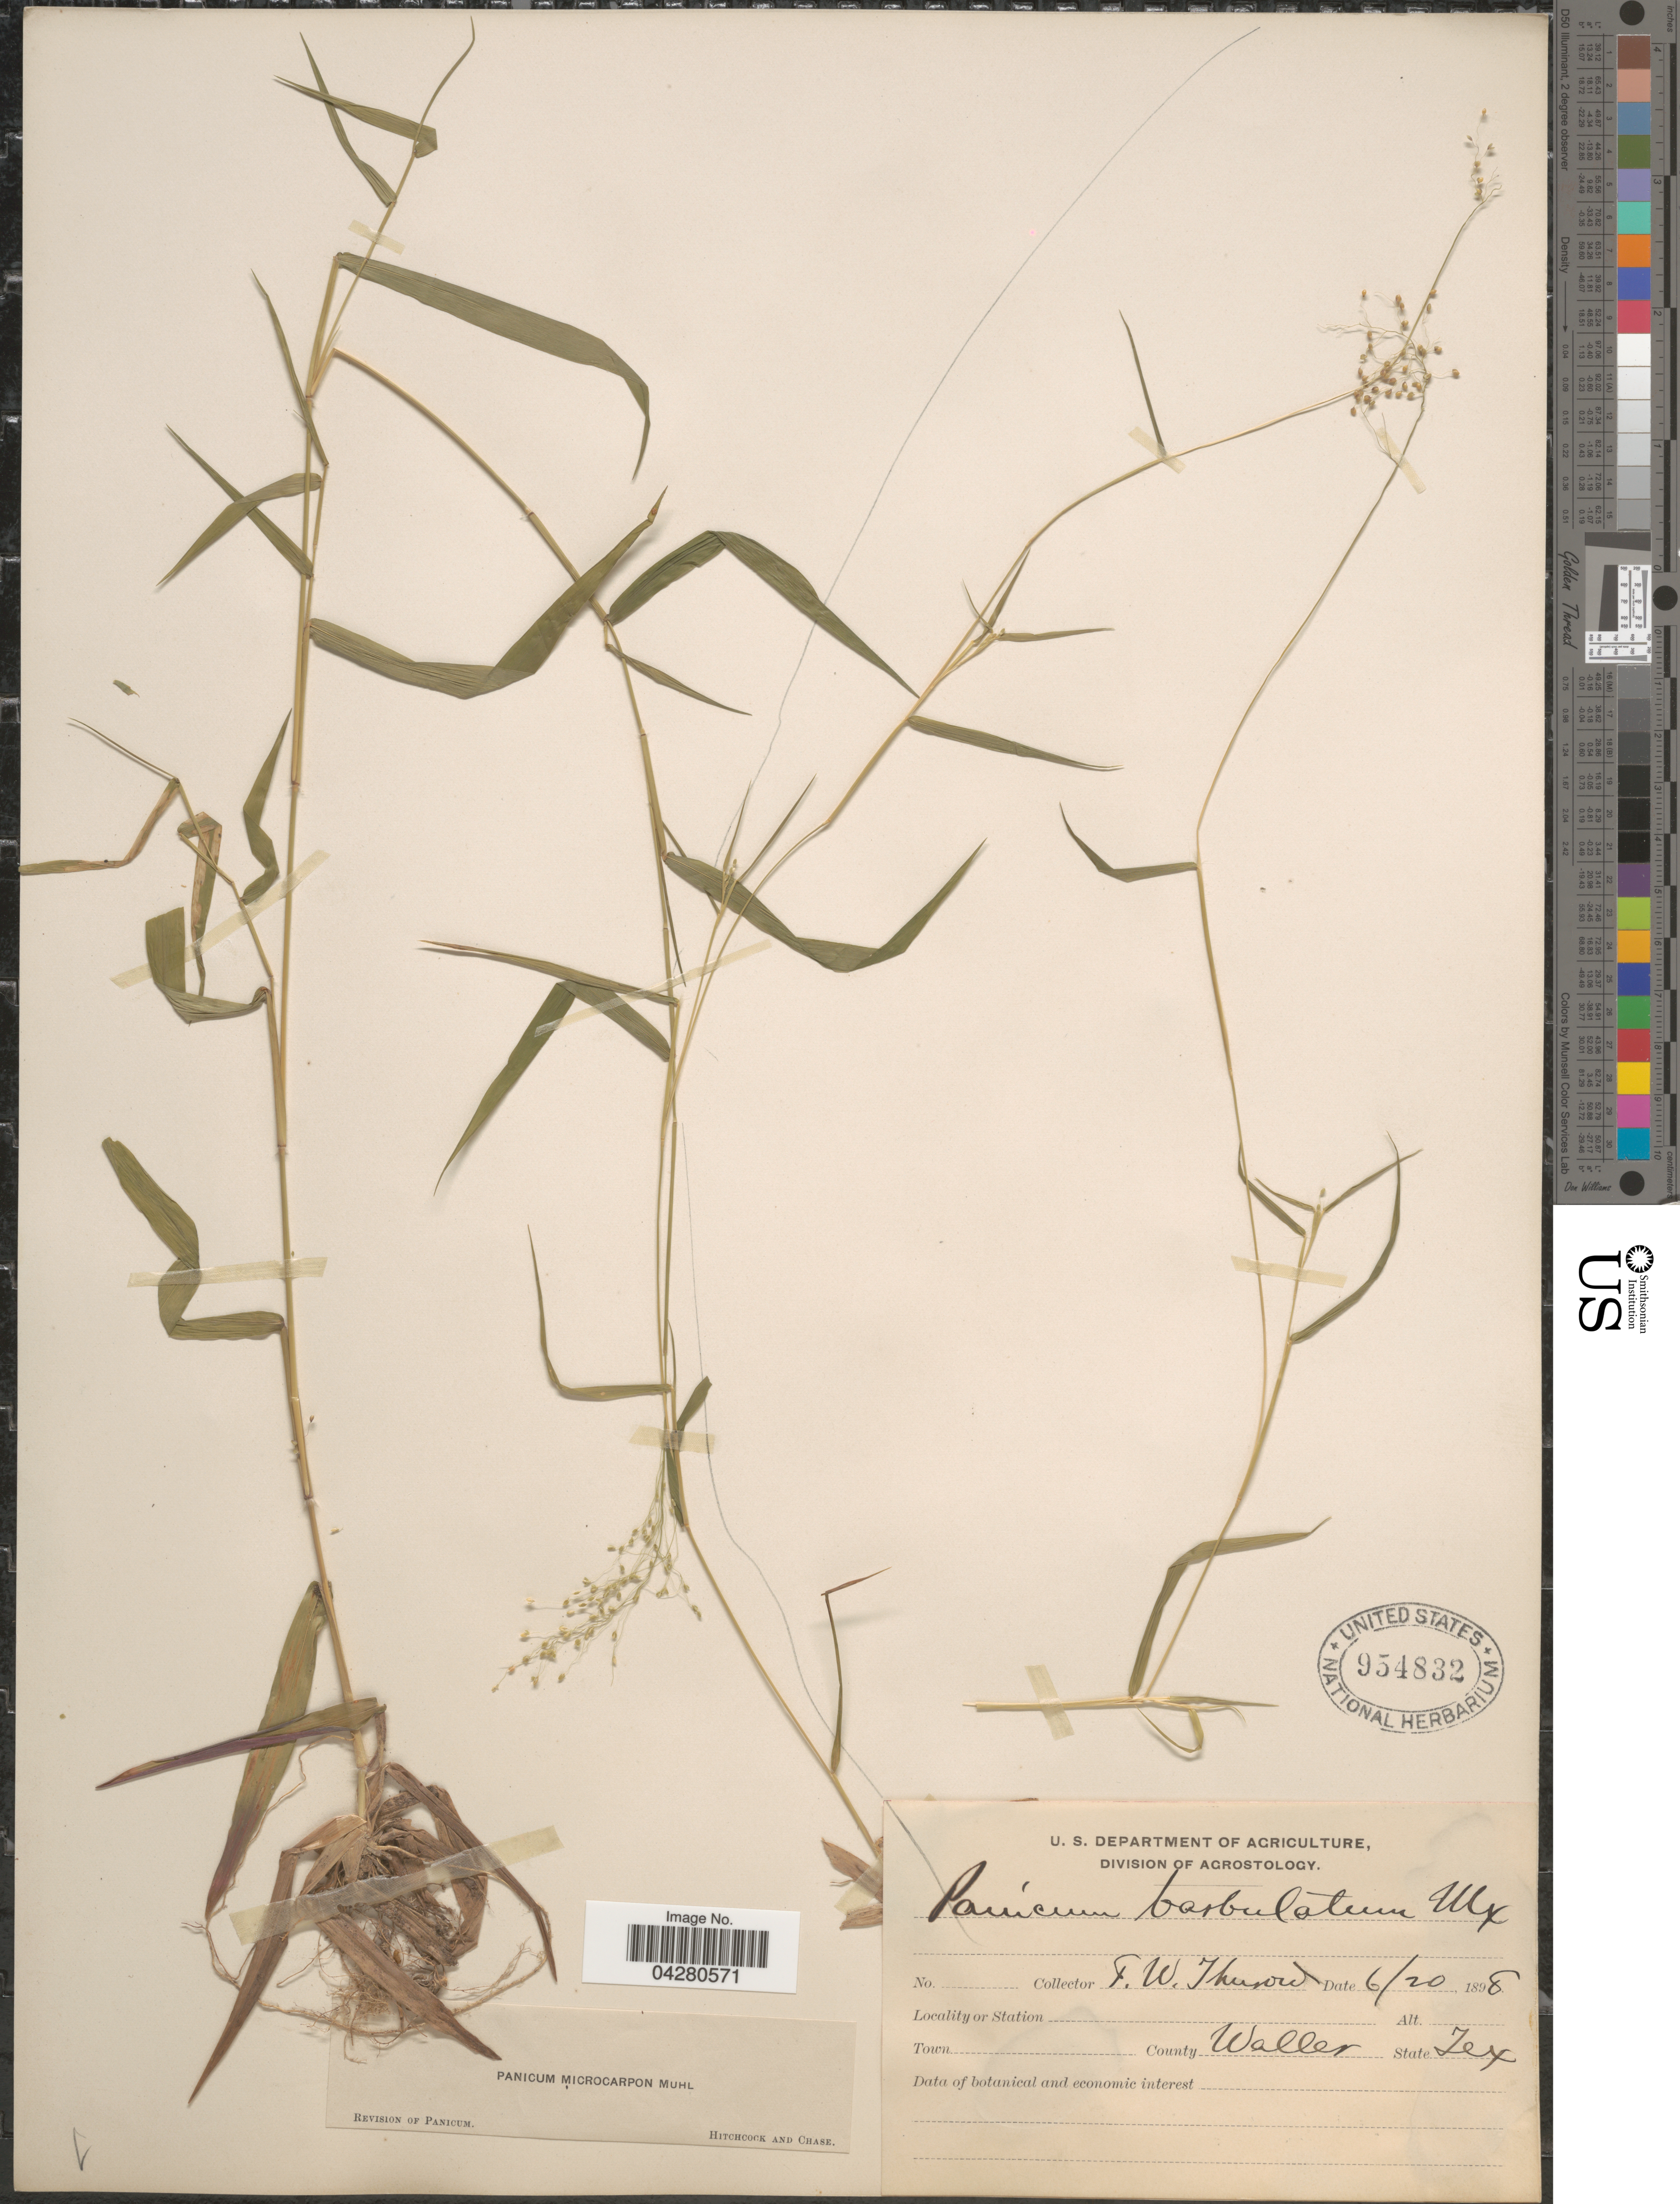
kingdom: Plantae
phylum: Tracheophyta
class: Liliopsida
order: Poales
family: Poaceae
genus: Dichanthelium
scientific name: Dichanthelium dichotomum var. dichotomum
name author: (L.) Gould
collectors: F. W. Thurow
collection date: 1898-06-20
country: United States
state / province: Texas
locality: County Waller.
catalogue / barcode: US 954832